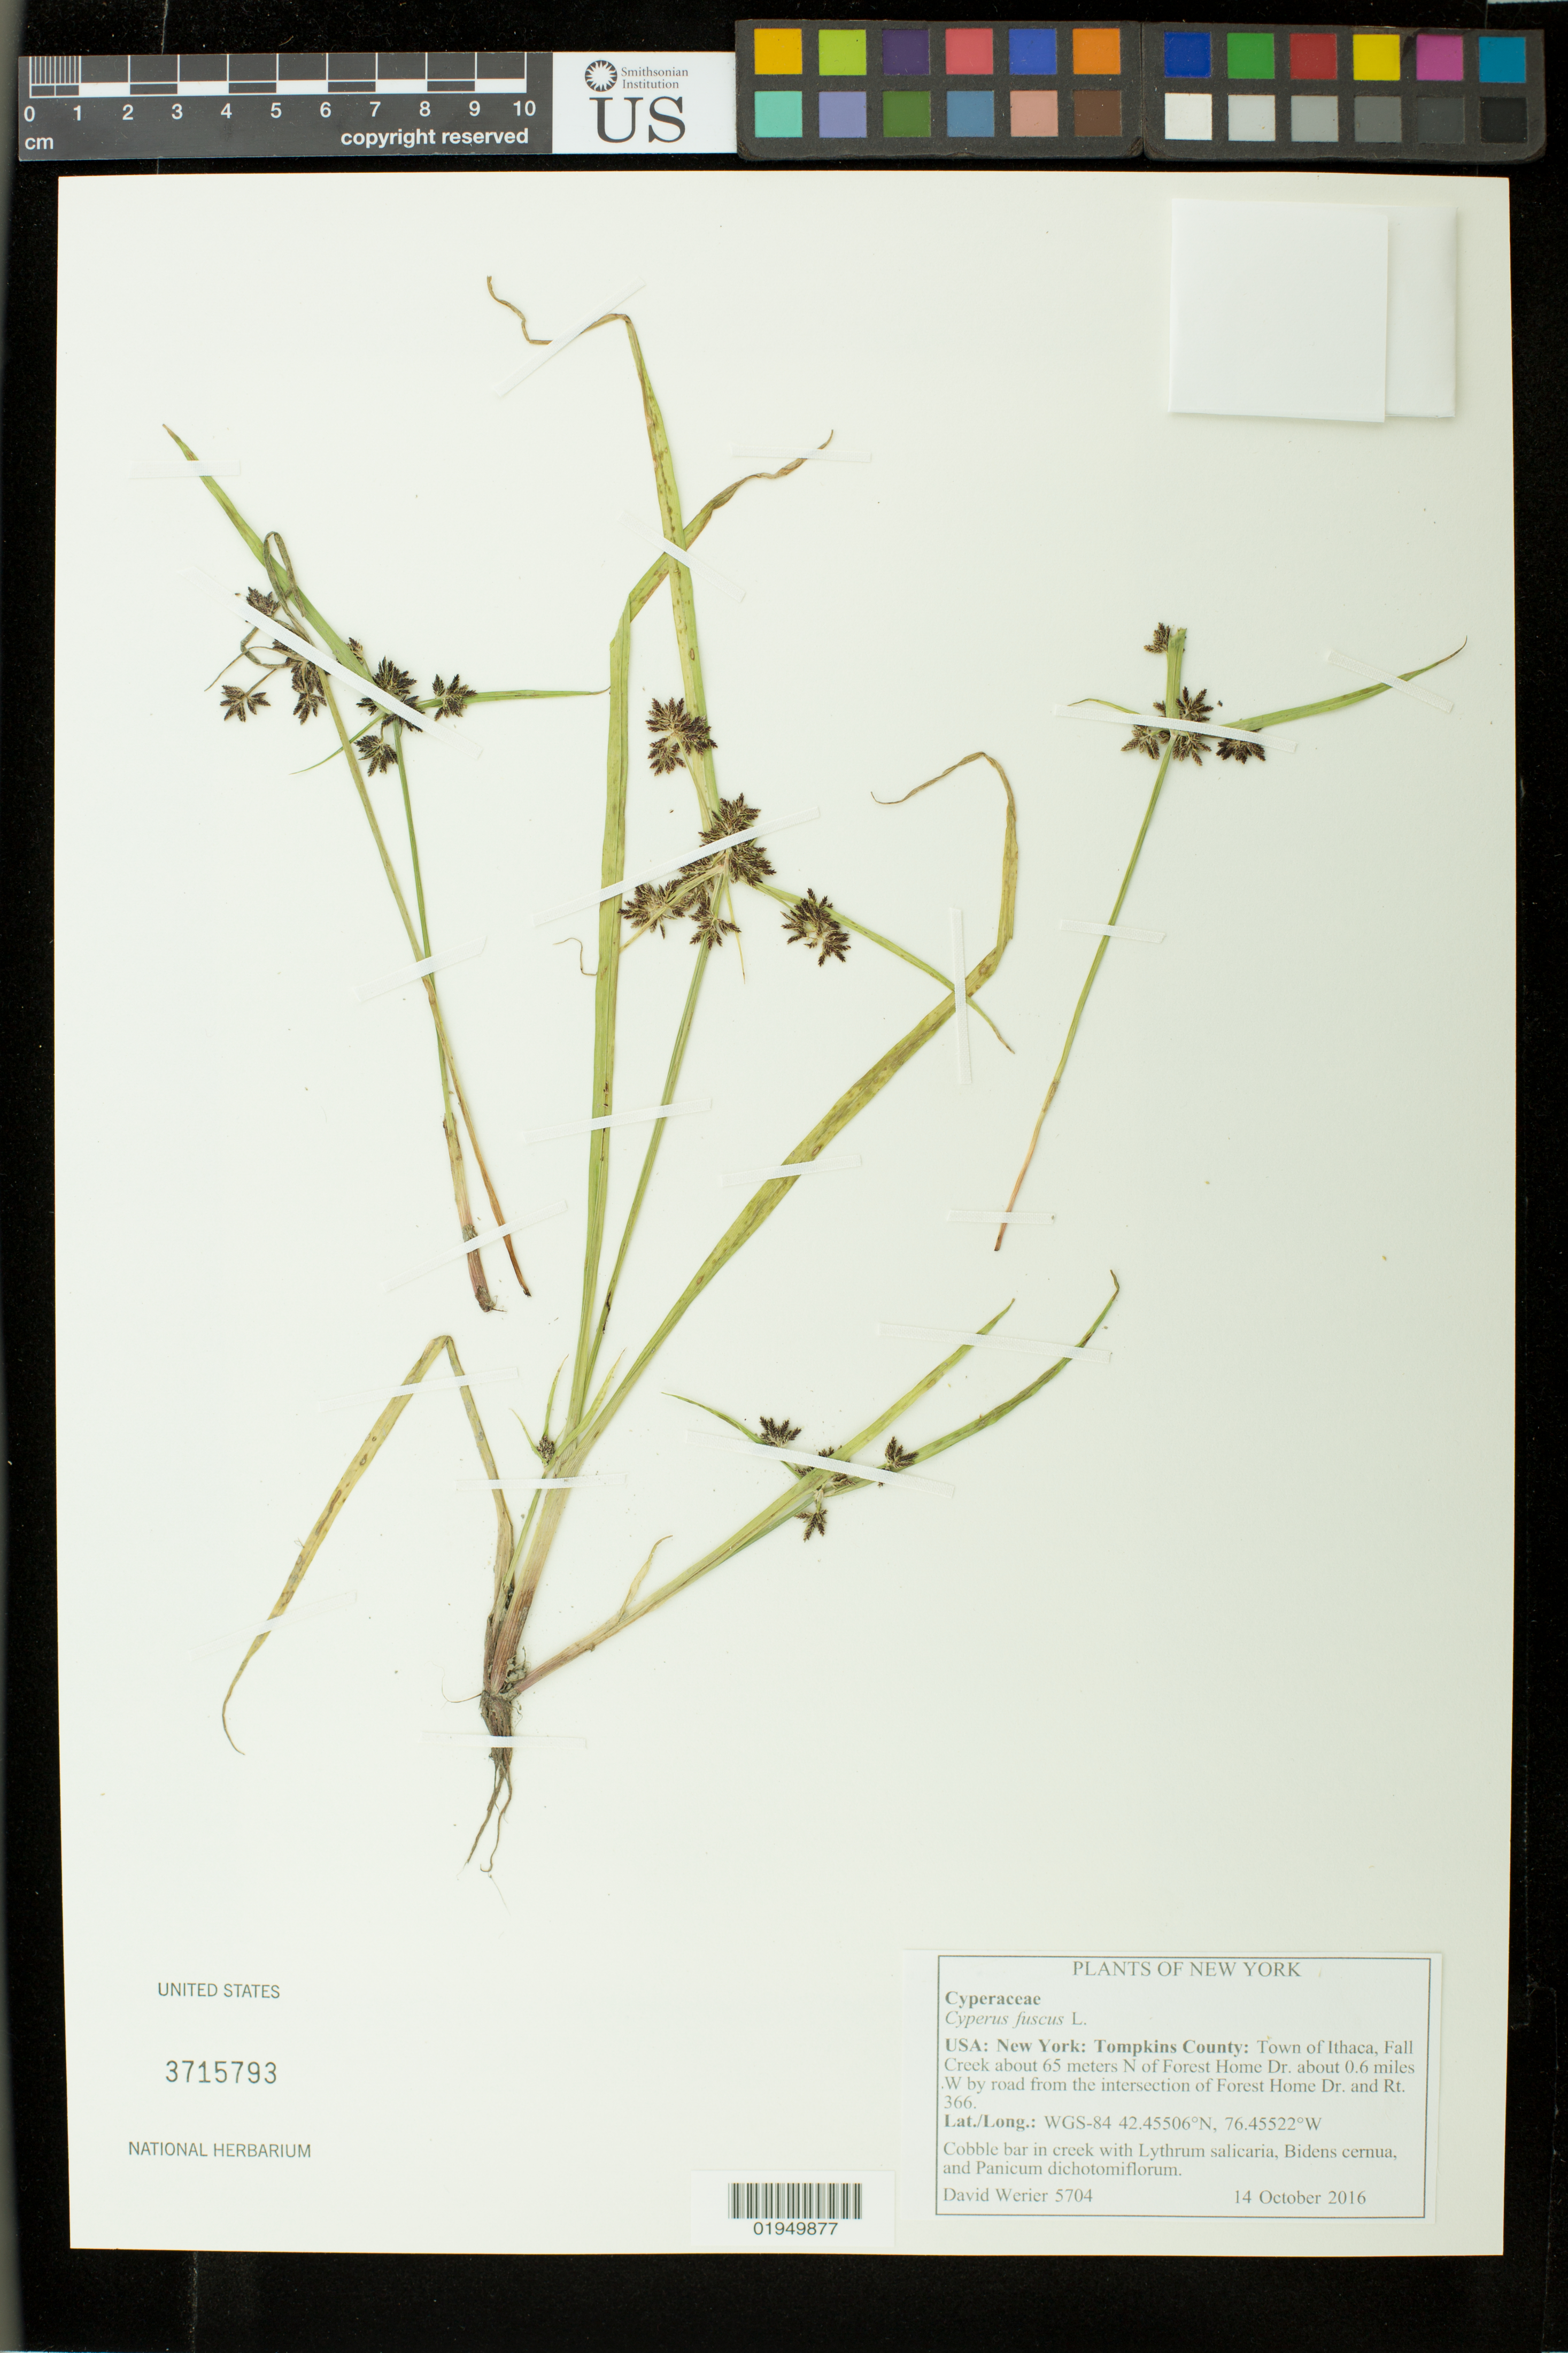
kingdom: Plantae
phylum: Tracheophyta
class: Liliopsida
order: Poales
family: Cyperaceae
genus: Cyperus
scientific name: Cyperus fuscus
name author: L.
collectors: D. Werier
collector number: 5704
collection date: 2016-10-14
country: United States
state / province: New York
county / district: Tompkins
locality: Town of Ithaca, Fall Creek about 65 meters N of Forest Home Dr. about 0.6 miles W by road from the intersection of Forest Home Dr. and Rt. 366.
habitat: Cobble bar in creek.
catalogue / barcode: US 3715793